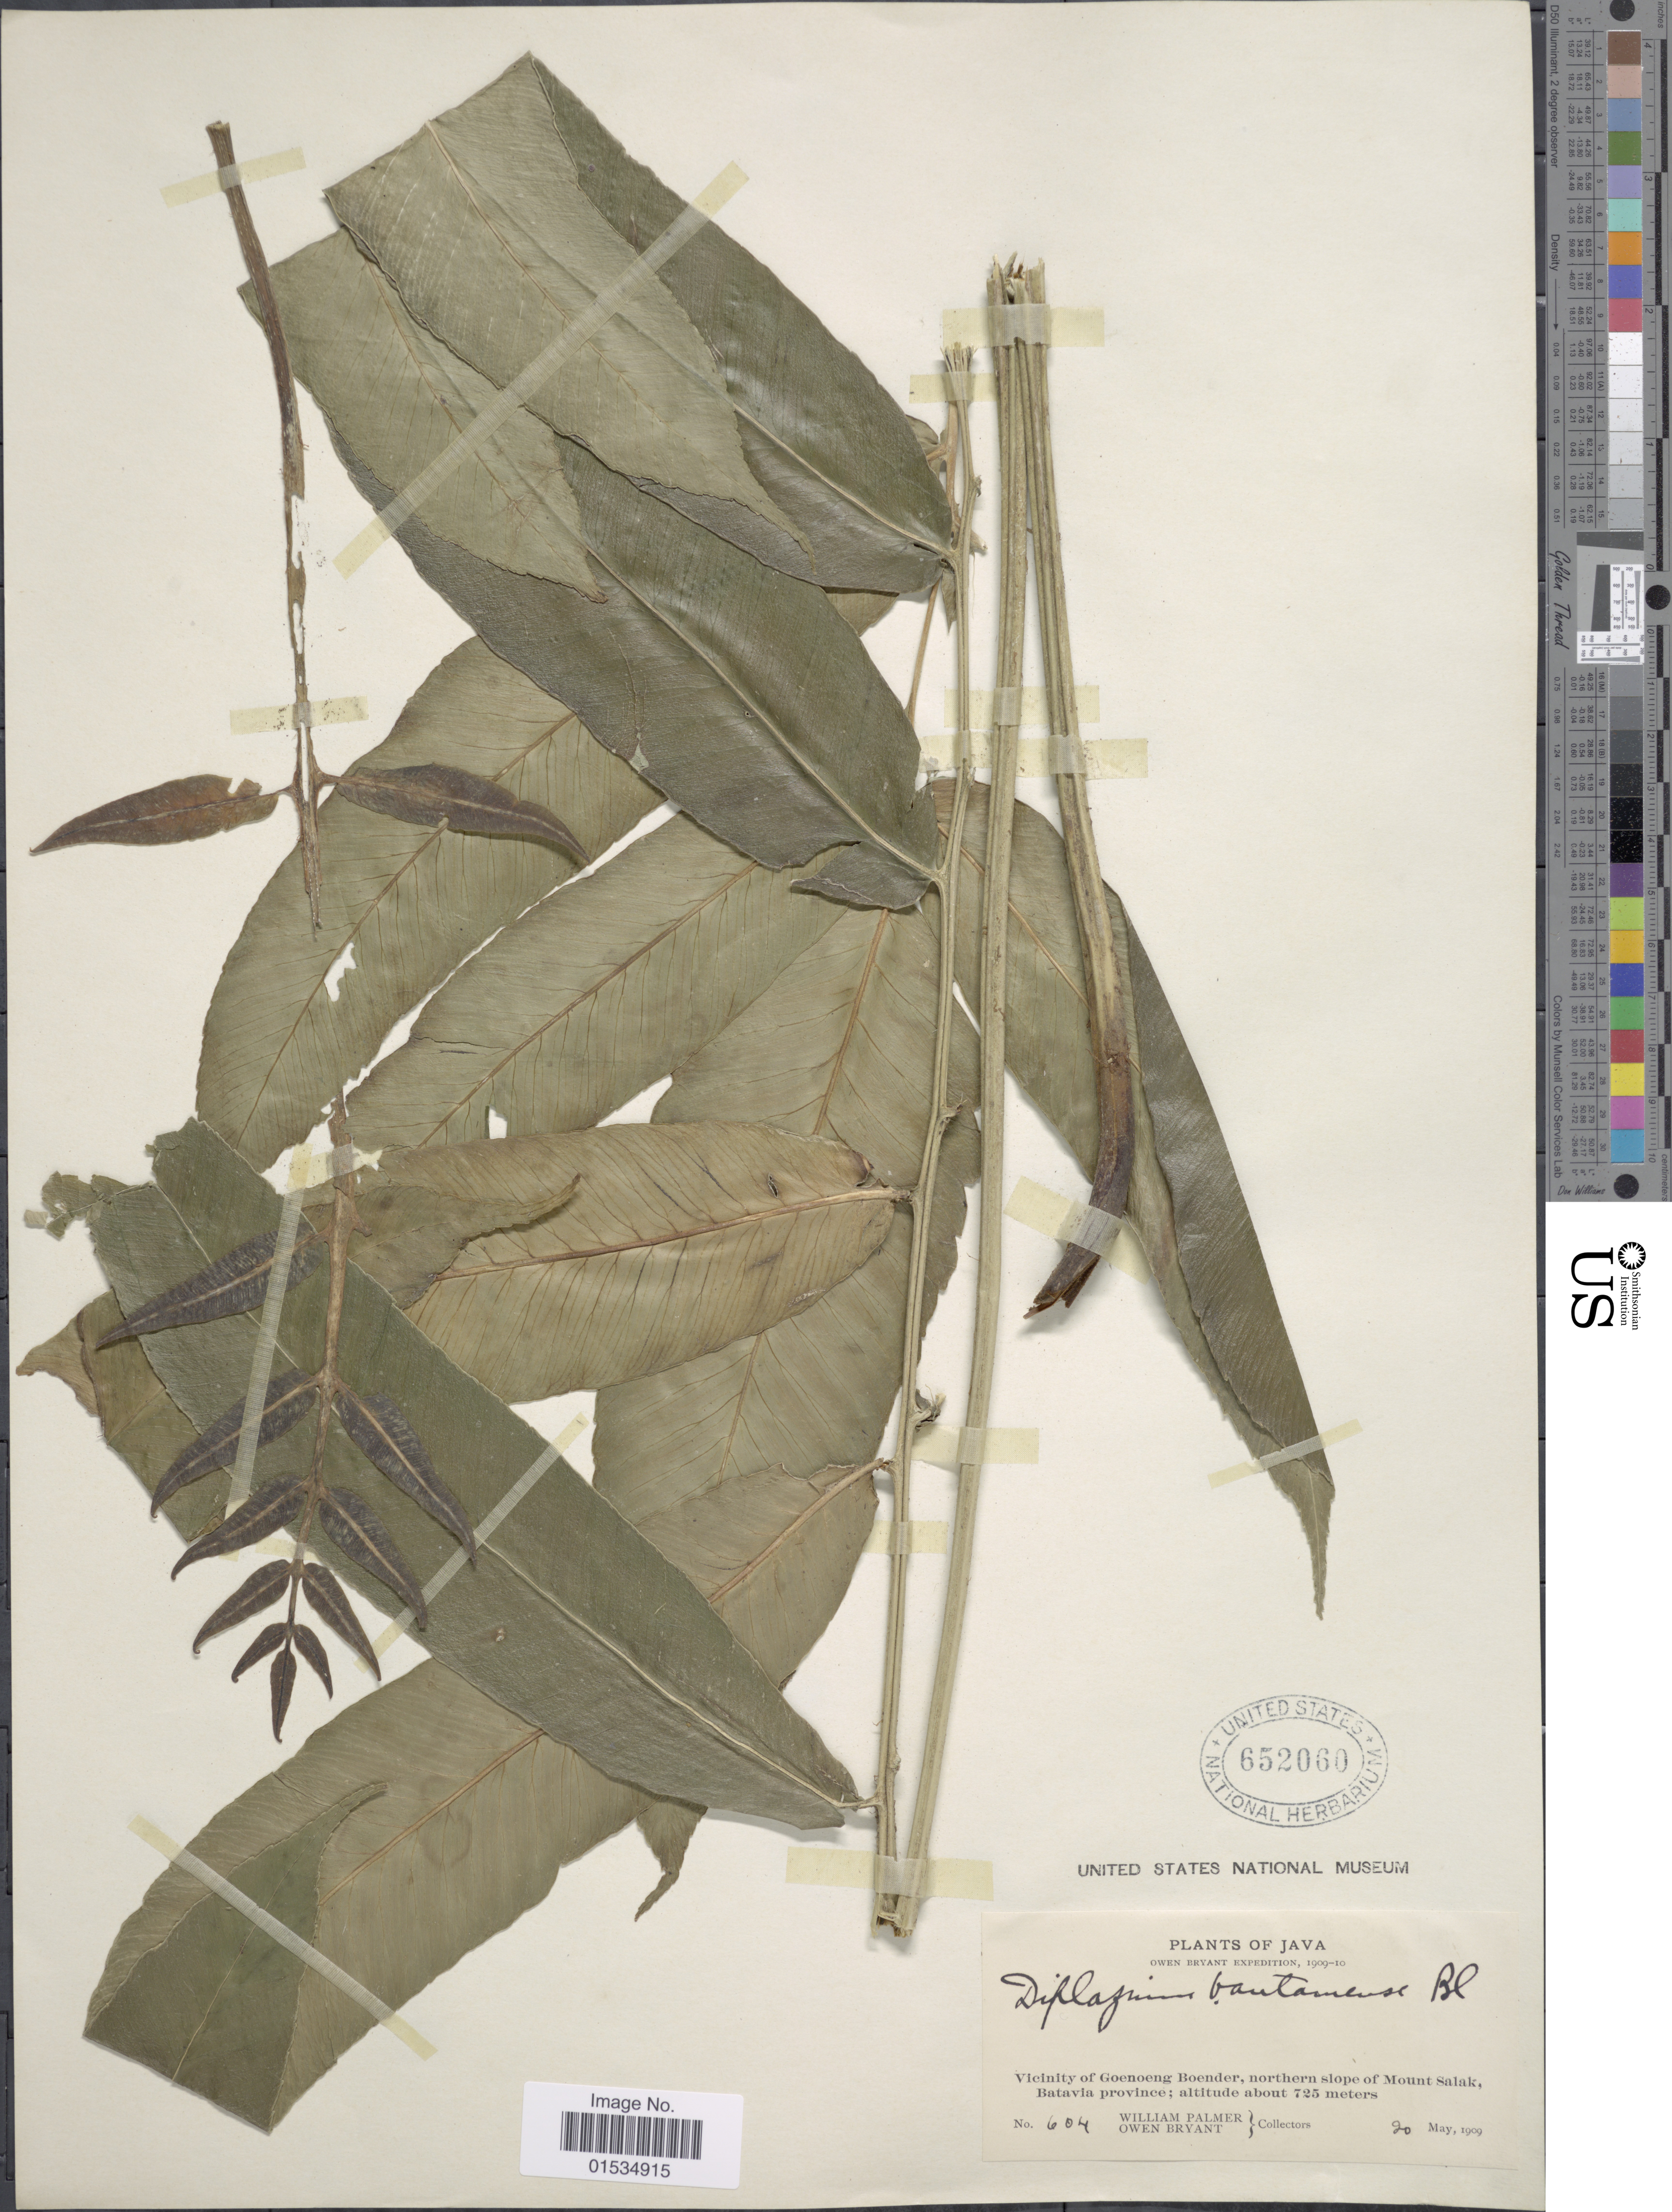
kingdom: Plantae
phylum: Tracheophyta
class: Polypodiopsida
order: Polypodiales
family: Athyriaceae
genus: Diplazium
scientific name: Diplazium fraxinifolium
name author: C. Presl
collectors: W. Palmer & O. Bryant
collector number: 604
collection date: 1909-05-20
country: Indonesia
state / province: Java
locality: Vicinity of Goenoeng Boender, northern slope of Mount Salak, Batavia Province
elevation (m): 725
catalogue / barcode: US 652060